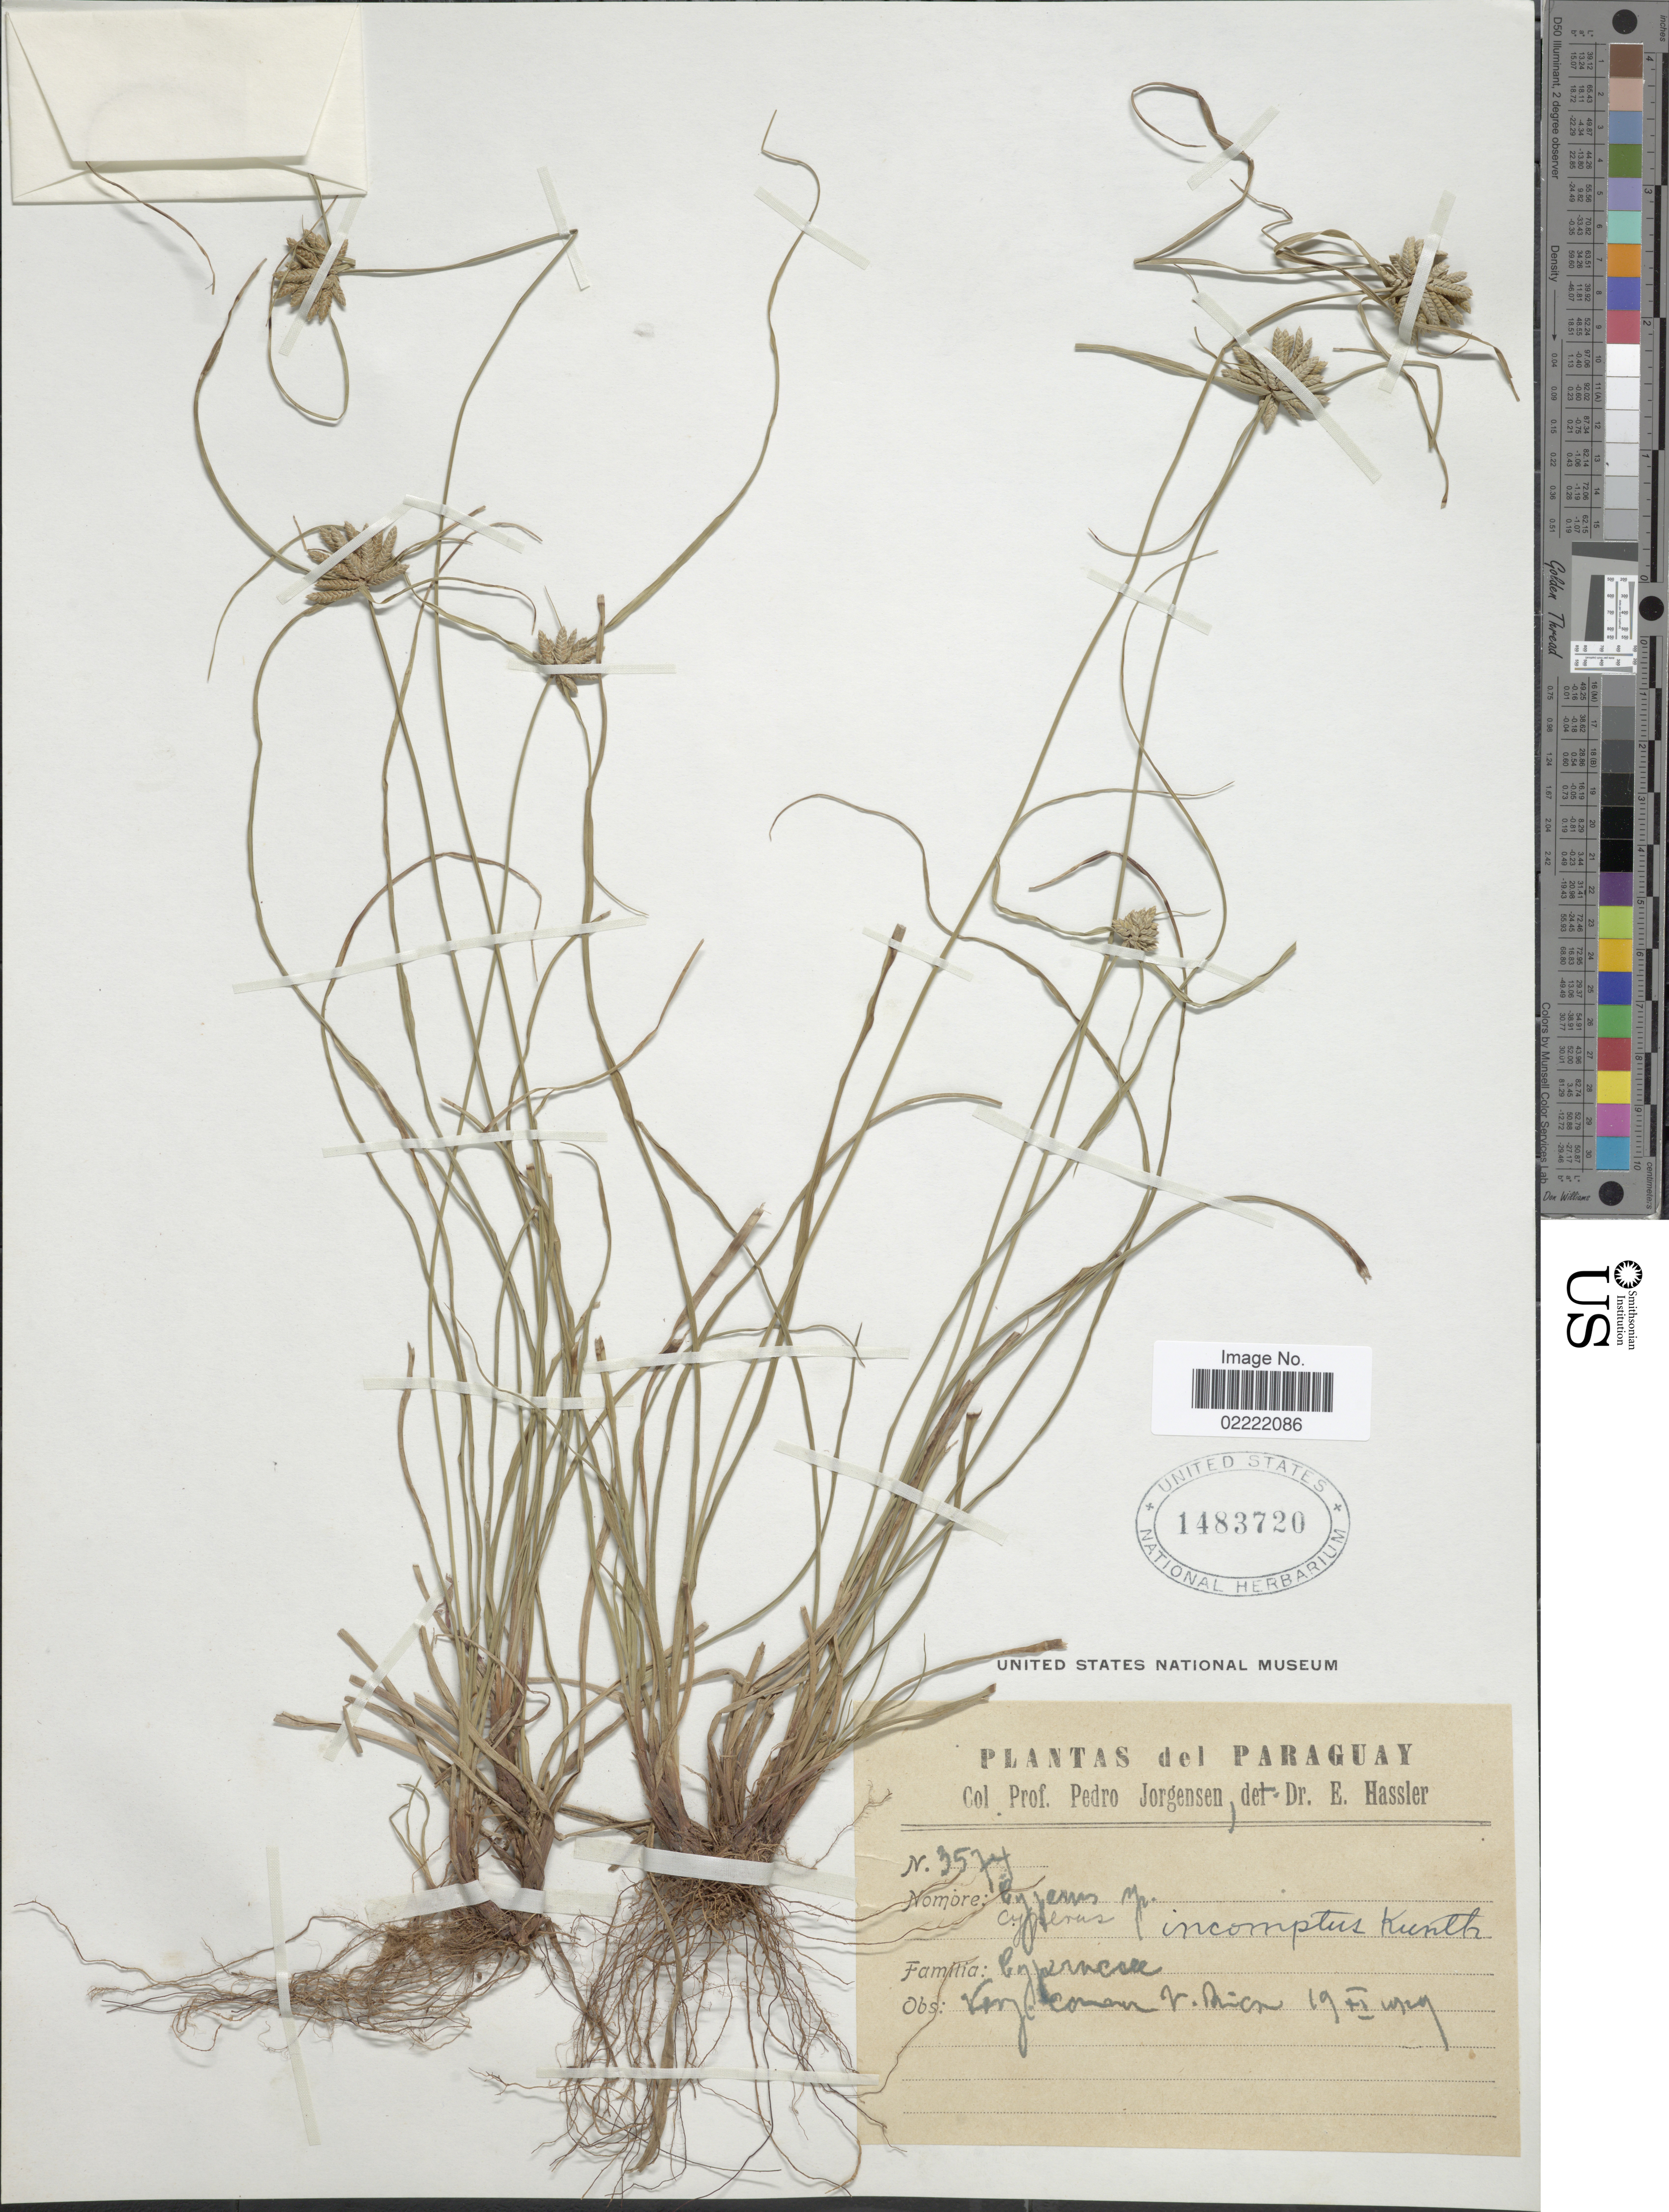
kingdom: Plantae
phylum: Tracheophyta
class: Liliopsida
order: Poales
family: Cyperaceae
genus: Cyperus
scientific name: Cyperus incomtus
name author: Kunth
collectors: P. Jörgensen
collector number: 3574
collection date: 1929-11-19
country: Paraguay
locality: V. Rica.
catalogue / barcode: US 1483720